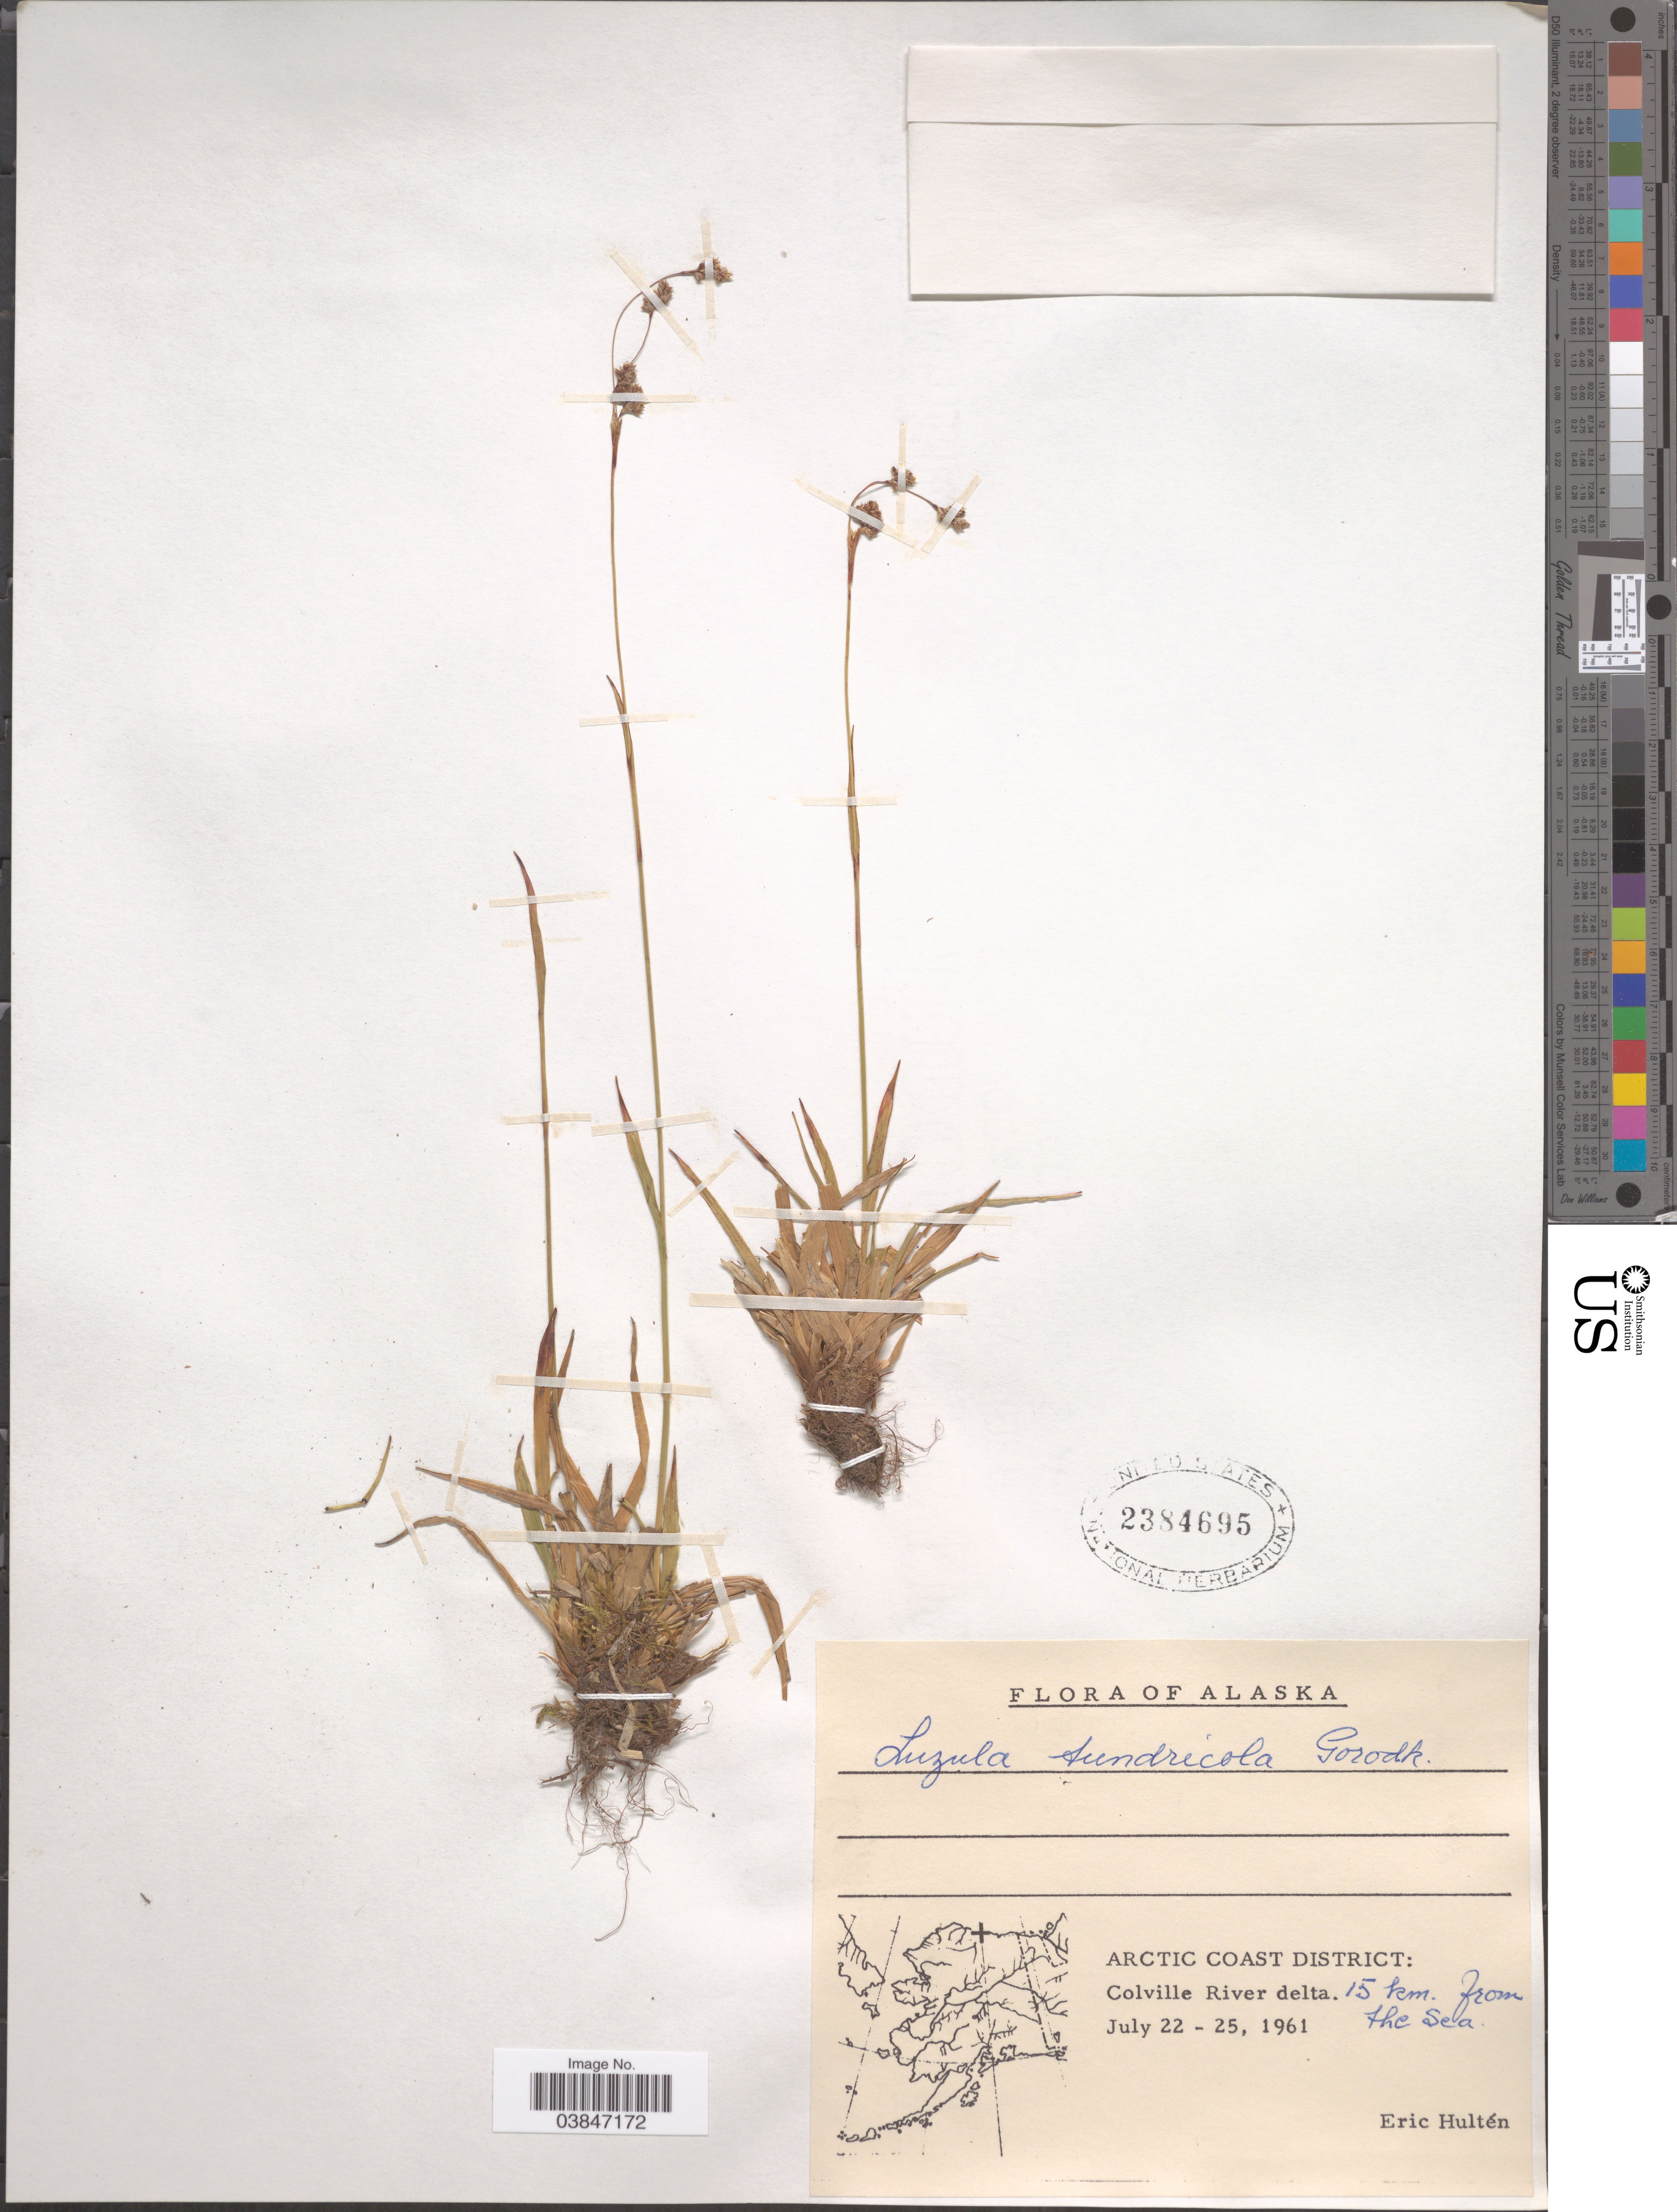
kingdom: Plantae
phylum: Tracheophyta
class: Liliopsida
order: Poales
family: Juncaceae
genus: Luzula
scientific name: Luzula tundricola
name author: (Gorodkov) V. Vassil.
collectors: E. G. Hultén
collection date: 1961-07-22/1961-07-25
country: United States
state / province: Alaska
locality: Arctic Coast District: Colville River delta. 15 km. from the sea.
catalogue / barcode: US 2384695